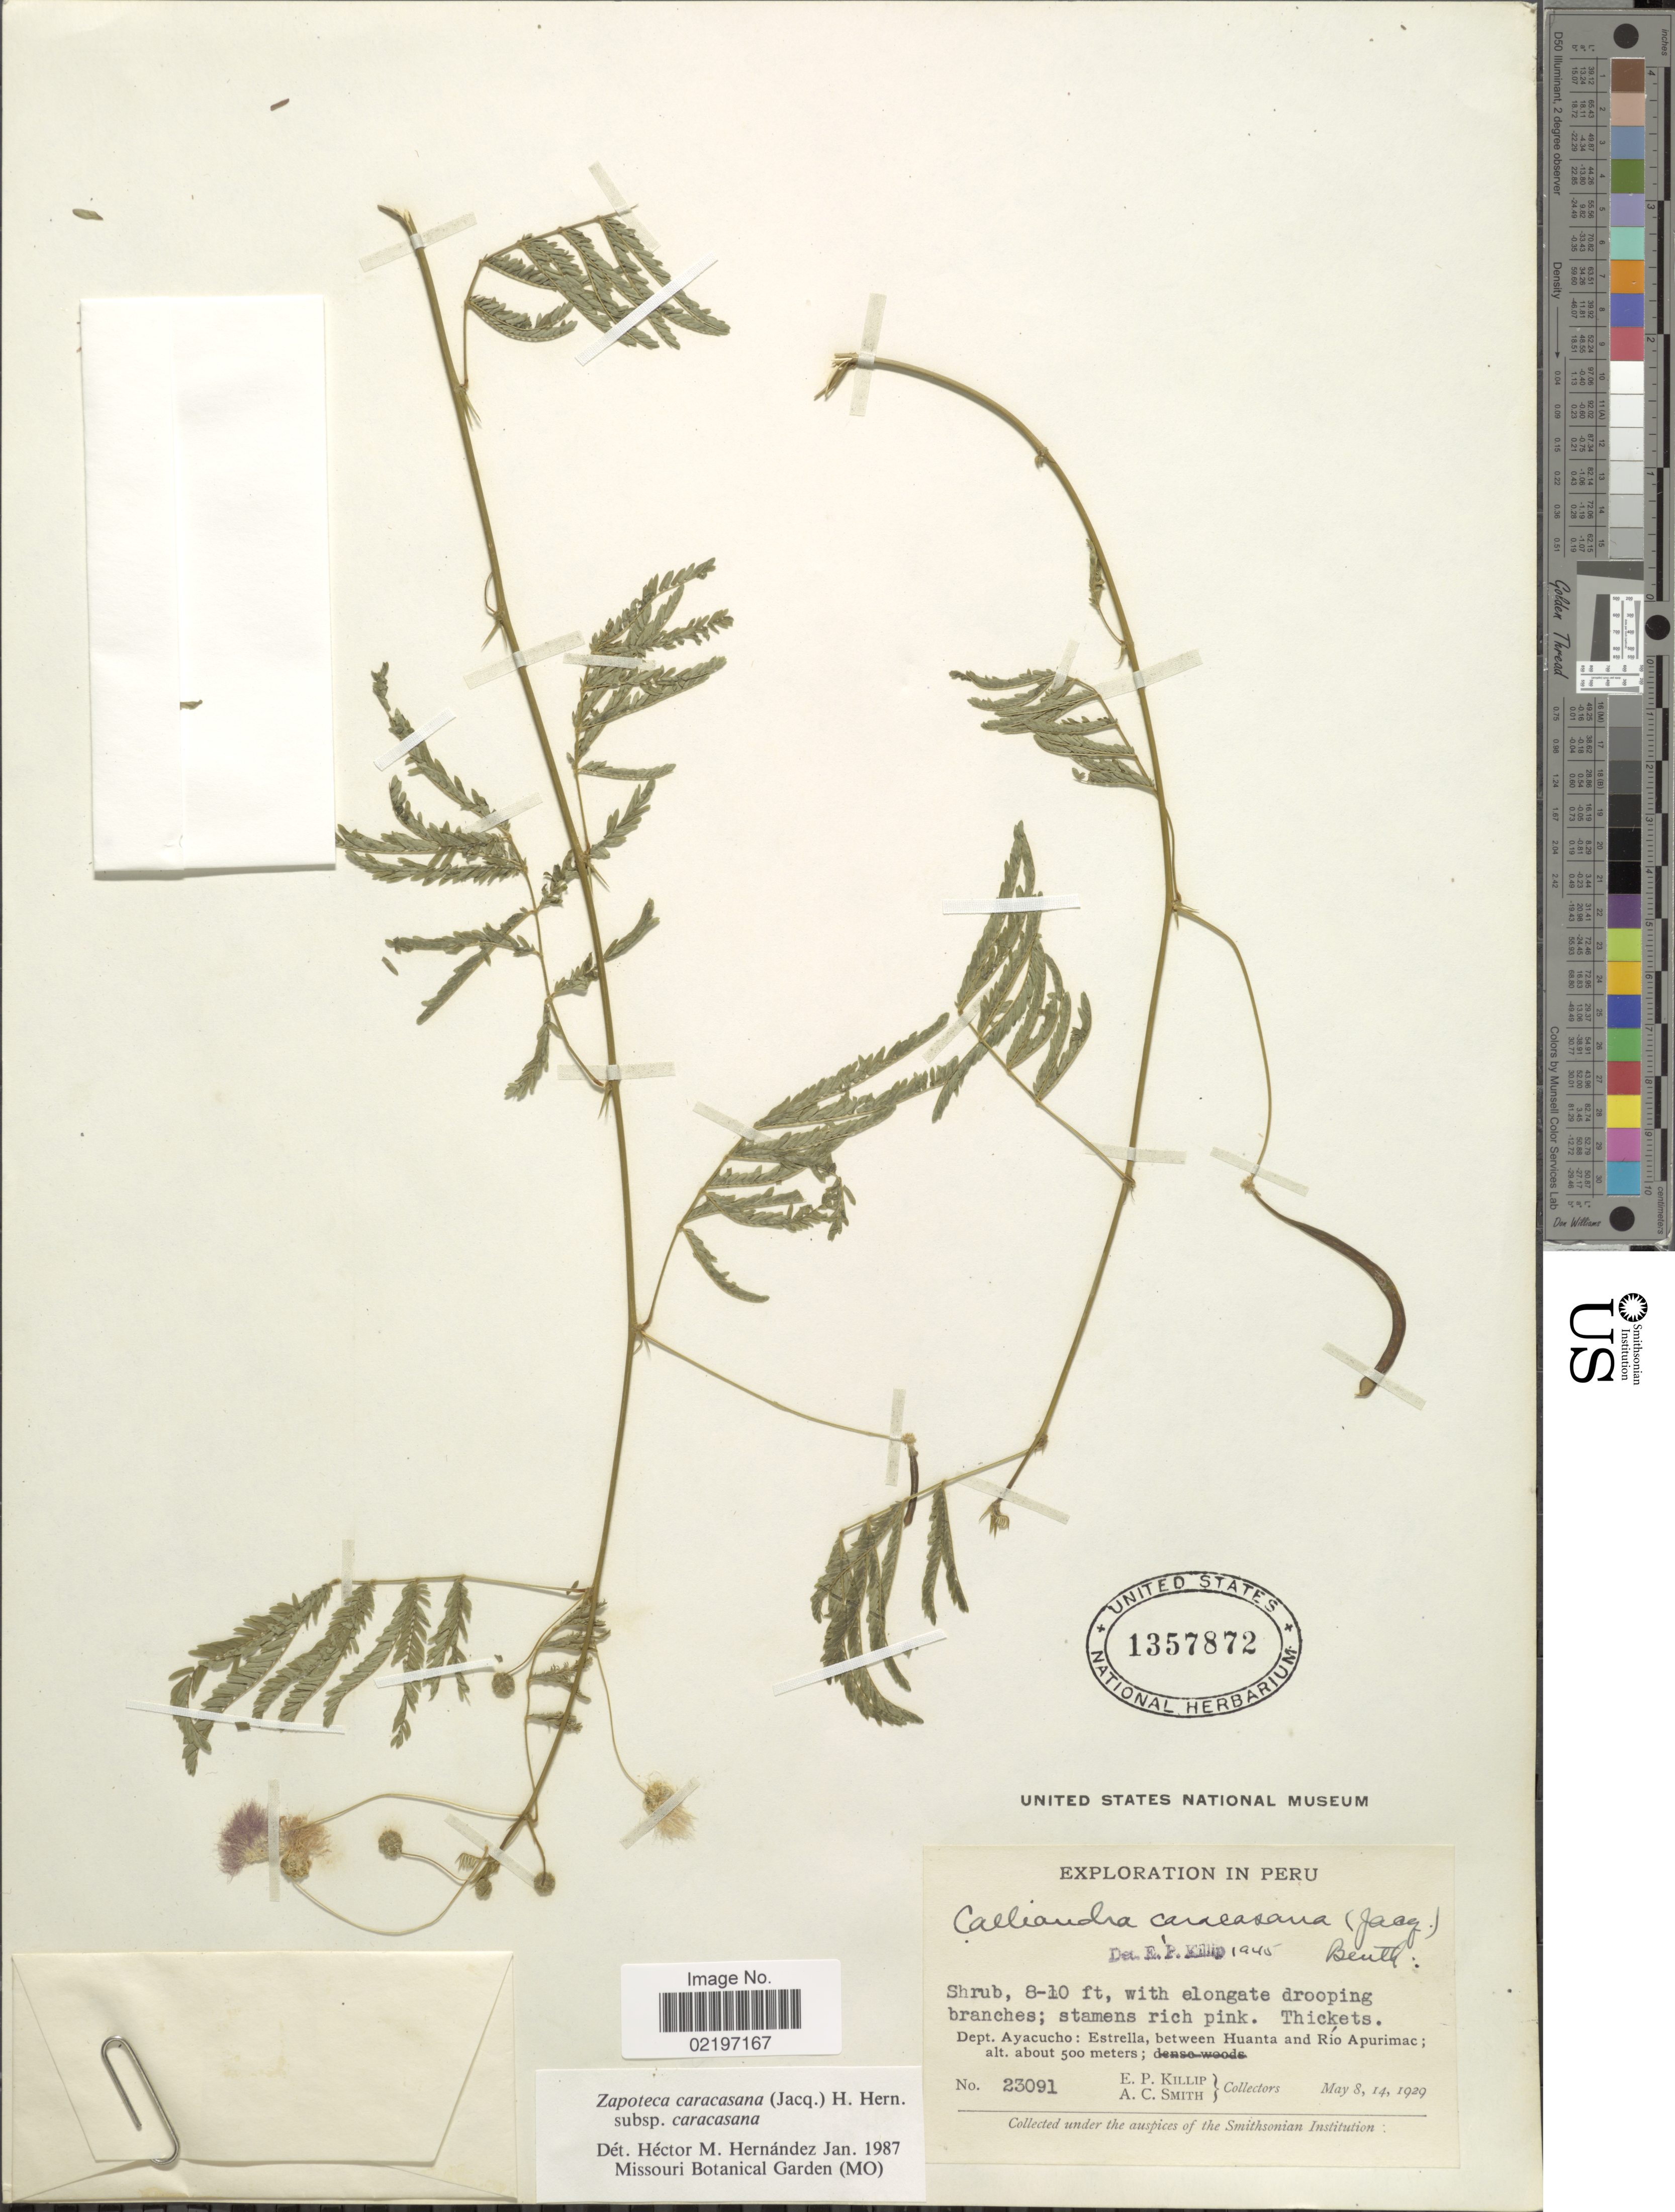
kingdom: Plantae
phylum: Tracheophyta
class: Magnoliopsida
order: Fabales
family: Fabaceae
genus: Zapoteca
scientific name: Zapoteca caracasana subsp. caracasana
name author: (Jacq.) H.M. Hern.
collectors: E. P. Killip & A. C. Smith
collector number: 23091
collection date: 1929-05-08/1929-05-14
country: Peru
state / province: Ayacucho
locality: Estrella, between Huanta and Rio Apurimac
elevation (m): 500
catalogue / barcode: US 1357872